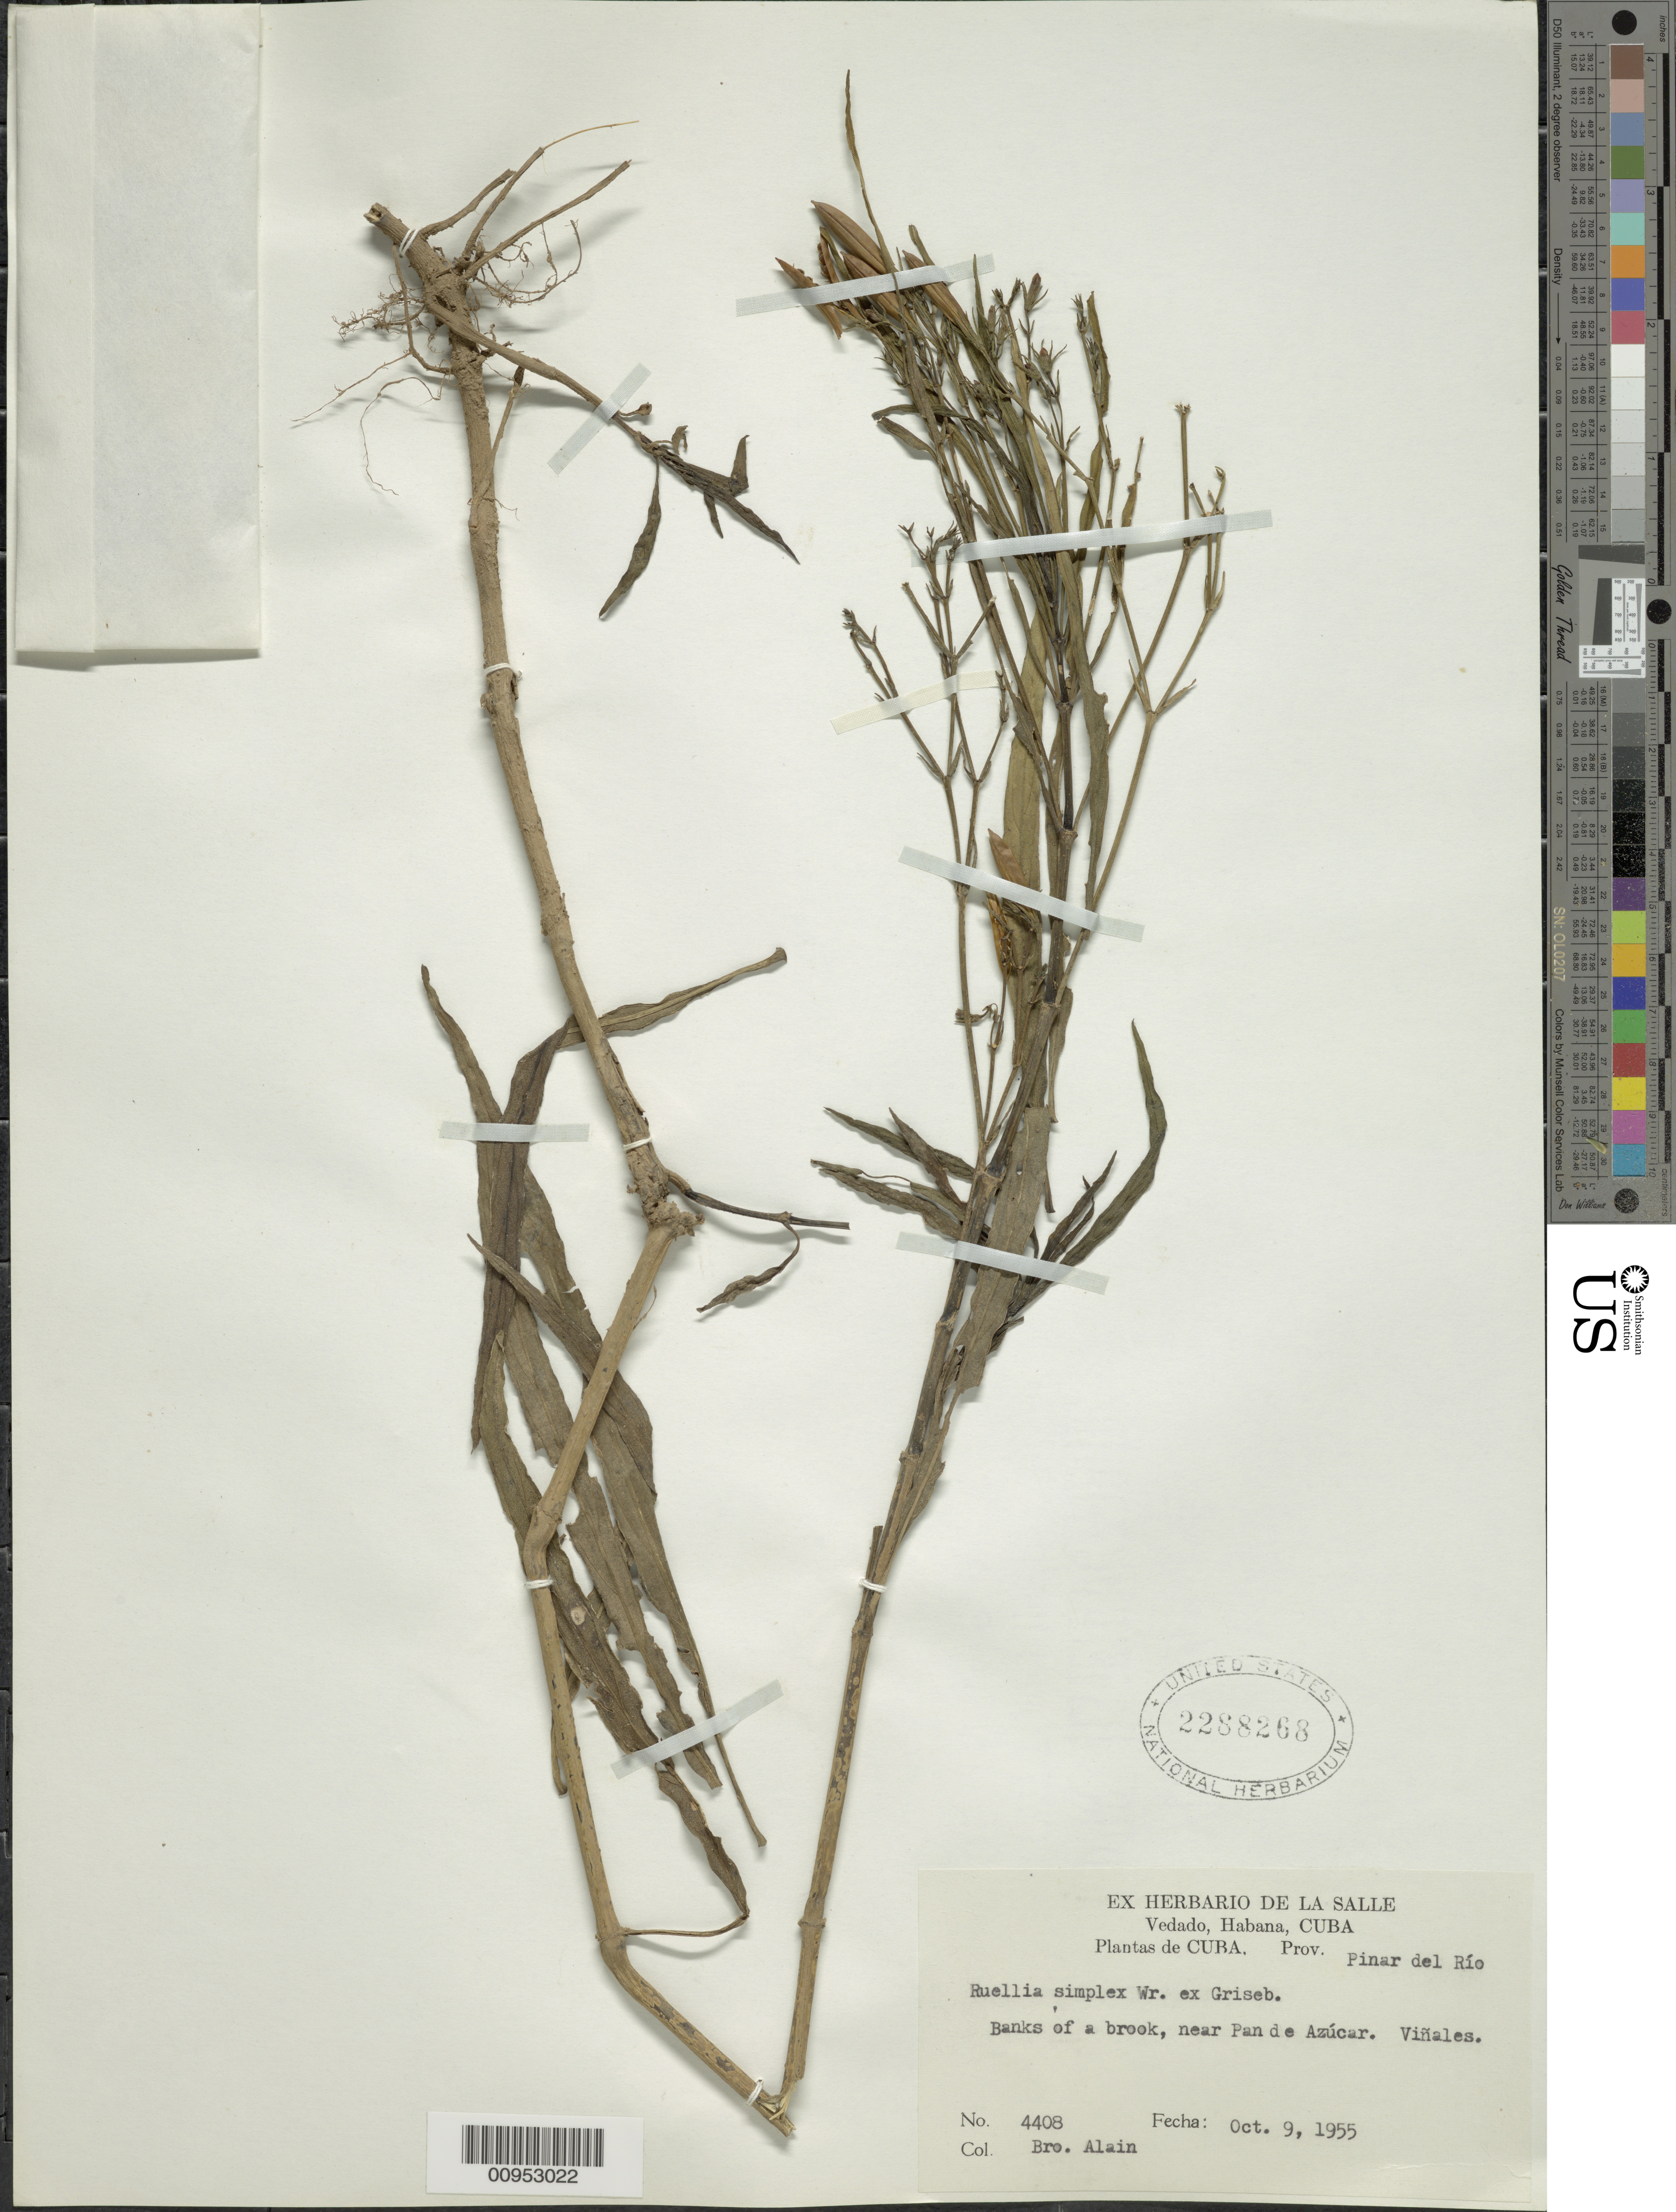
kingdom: Plantae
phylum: Tracheophyta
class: Magnoliopsida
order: Lamiales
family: Acanthaceae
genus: Ruellia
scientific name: Ruellia simplex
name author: C. Wright in Sauvalle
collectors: A. H. Liogier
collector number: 4408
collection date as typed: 09 Oct 1955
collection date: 1955-10-09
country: Cuba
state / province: Pinar del Rio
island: Cuba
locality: Near Pan de Azúcar Viñales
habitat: Banks of brook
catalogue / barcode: US 2288268